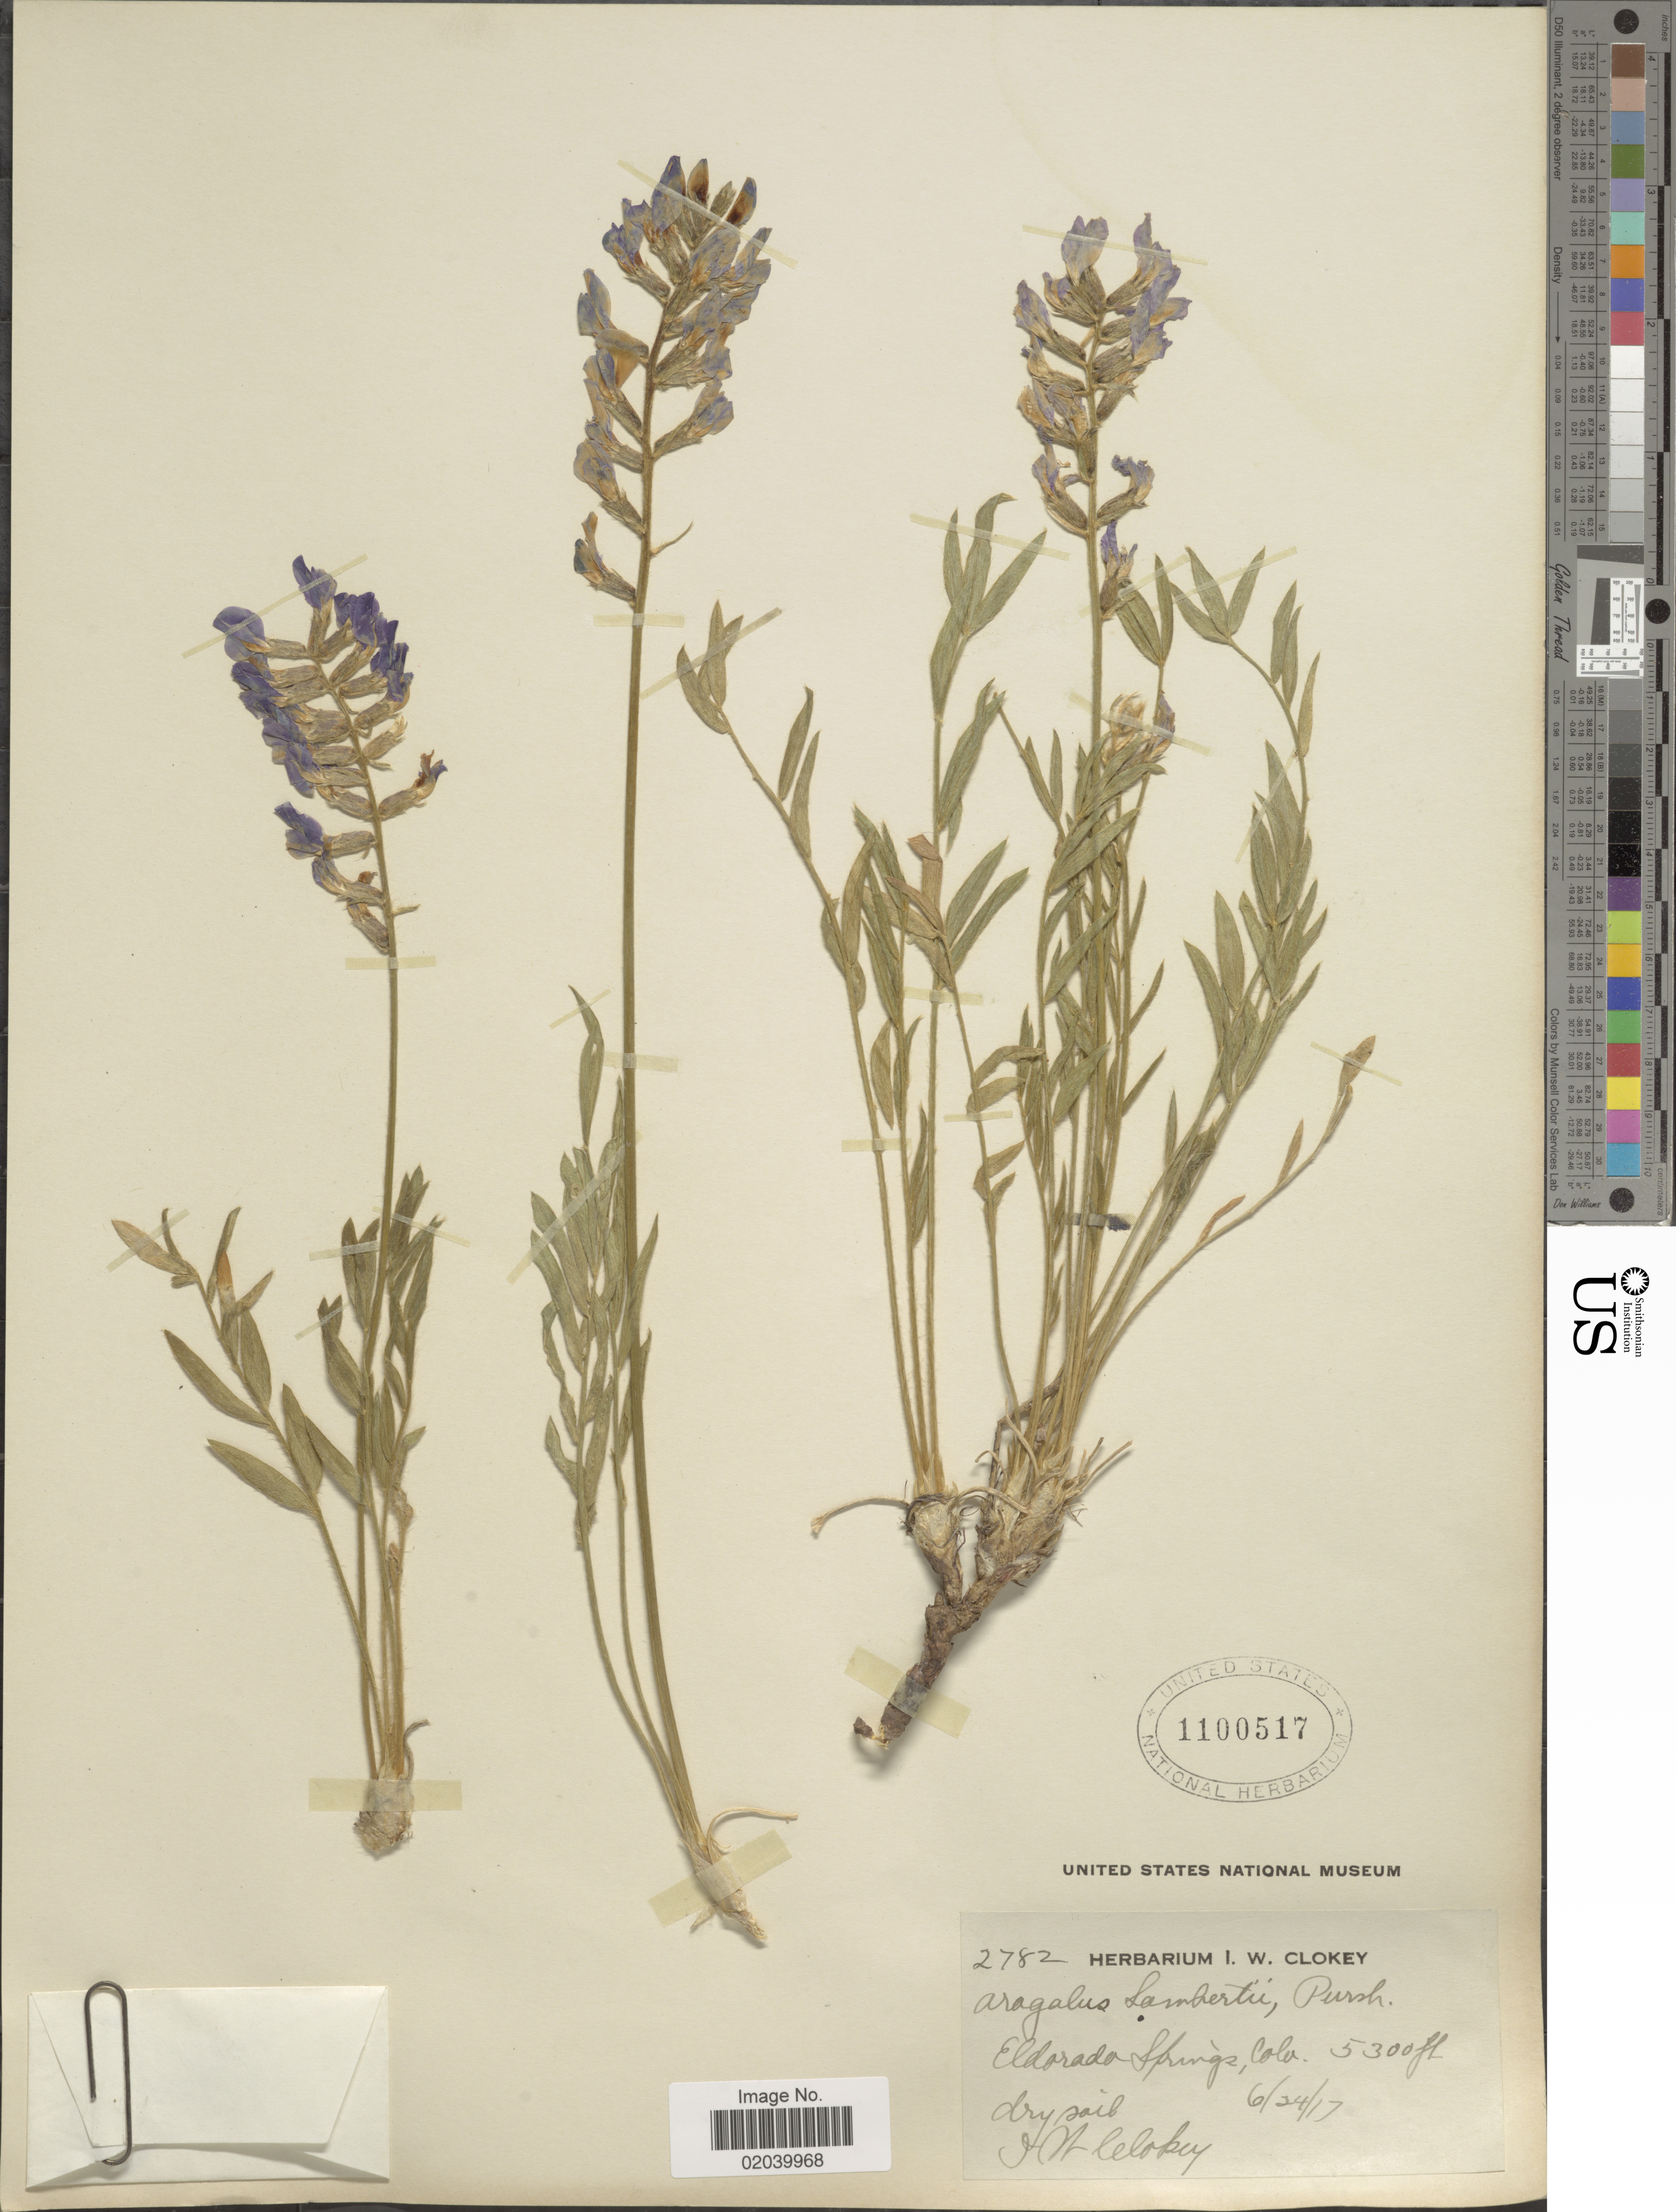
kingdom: Plantae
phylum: Tracheophyta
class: Magnoliopsida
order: Fabales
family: Fabaceae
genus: Oxytropis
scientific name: Oxytropis lambertii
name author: Pursh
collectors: J. Clokey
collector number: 2782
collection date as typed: Transcribed d/m/y: 24/6/17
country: United States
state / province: Colorado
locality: Eldorado Springs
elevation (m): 1615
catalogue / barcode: US 1100517